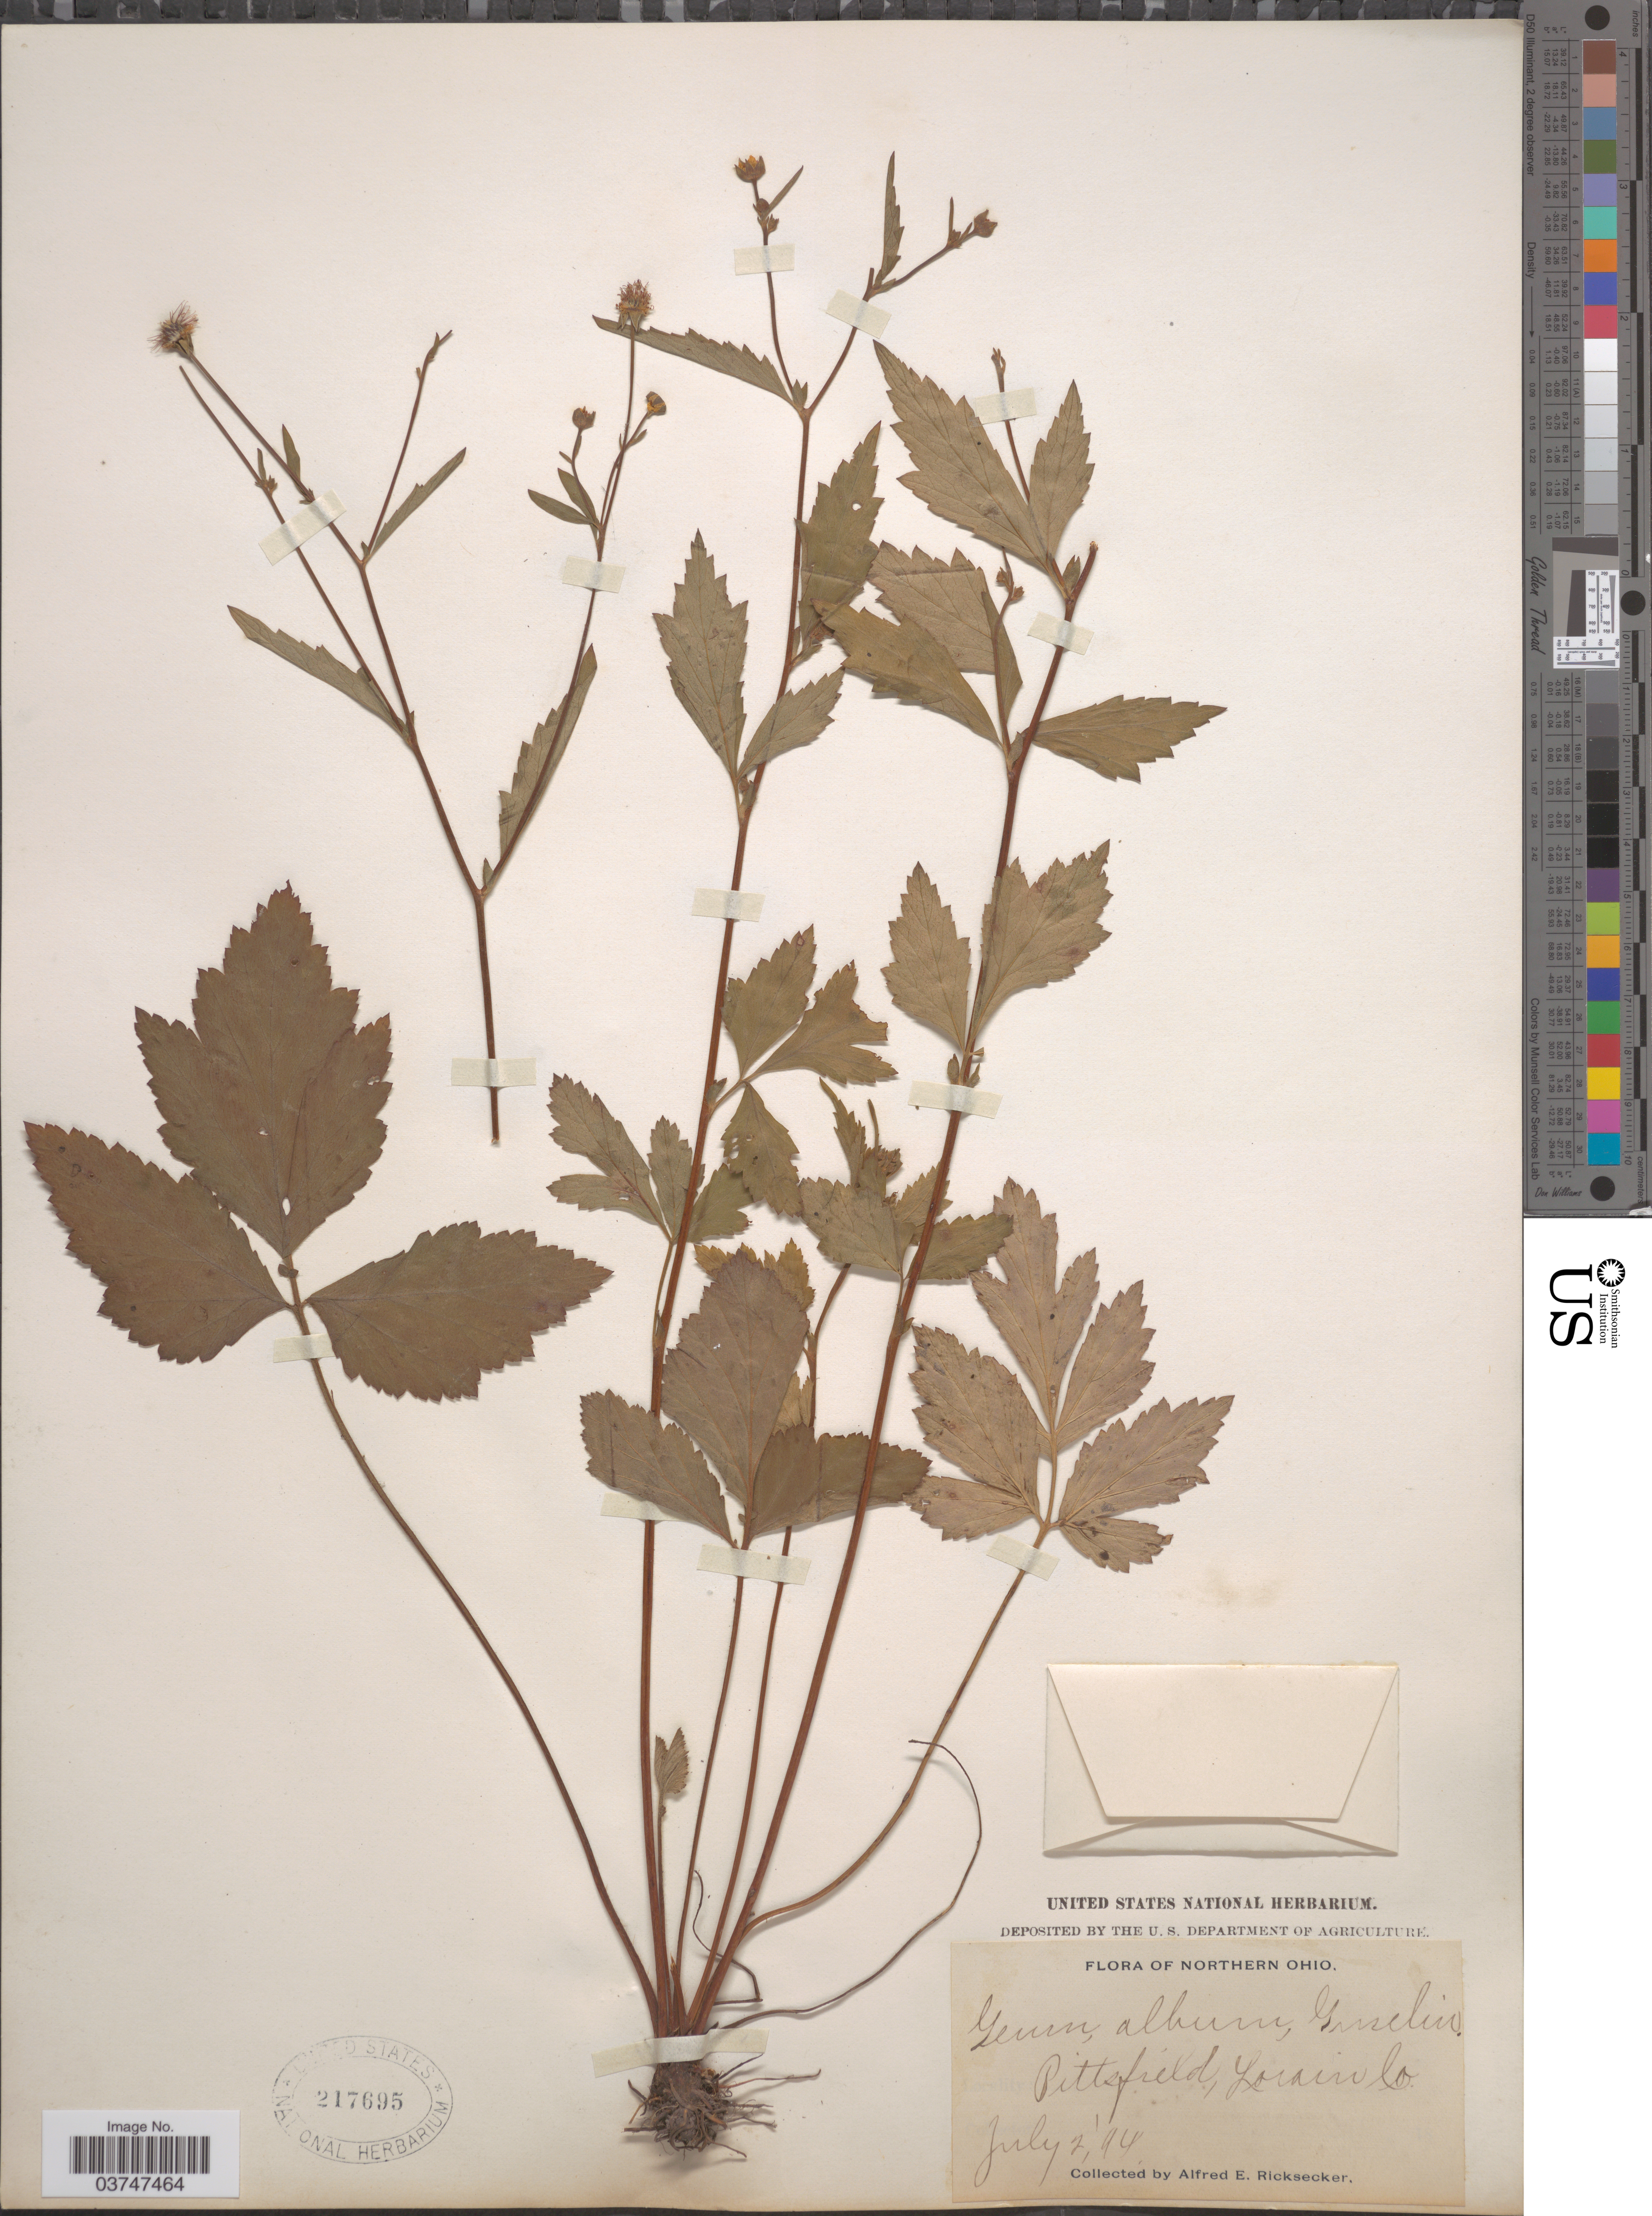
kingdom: Plantae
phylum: Tracheophyta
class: Magnoliopsida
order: Rosales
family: Rosaceae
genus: Geum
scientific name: Geum canadense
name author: Jacq.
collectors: A. E. Ricksecker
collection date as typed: Transcribed d/m/y: 2/7/94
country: United States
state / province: Ohio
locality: Northern Ohio. Pittsfield, Lorain Co.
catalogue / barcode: US 217695